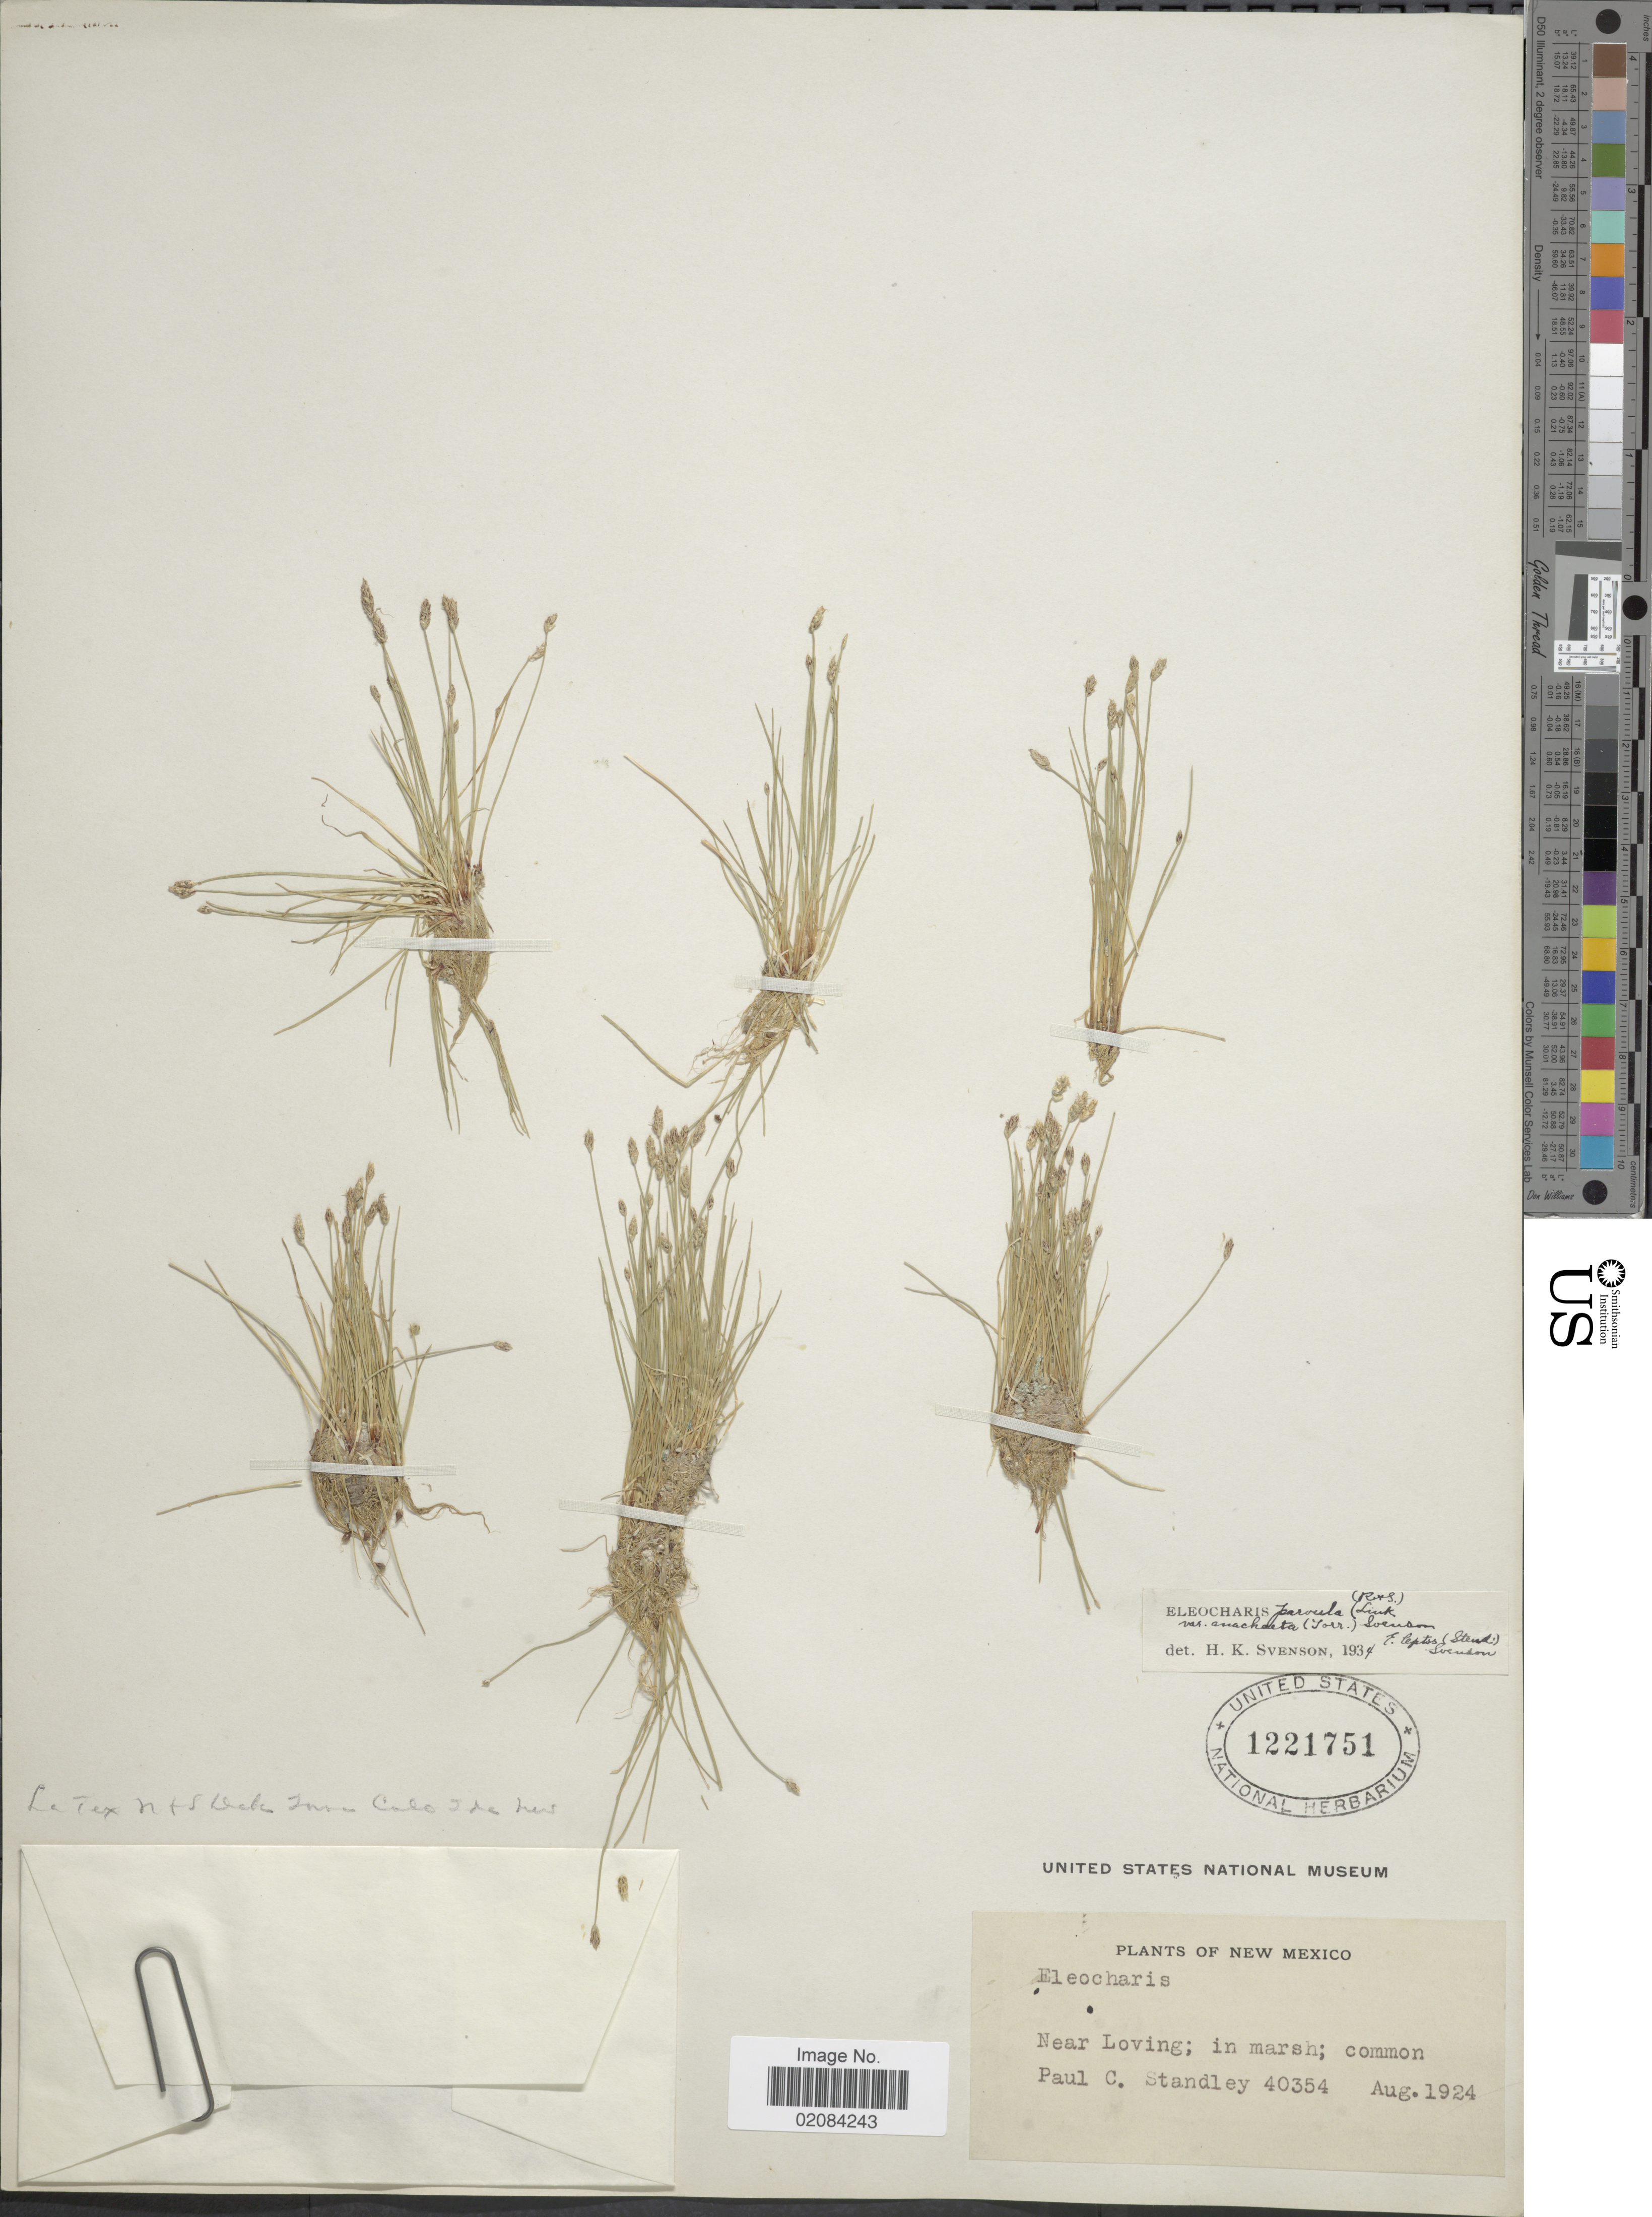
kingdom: Plantae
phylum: Tracheophyta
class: Liliopsida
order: Poales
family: Cyperaceae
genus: Eleocharis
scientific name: Eleocharis coloradoensis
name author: (Britton) Gilly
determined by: Strong, Mark T., (BOT), Smithsonian Institution - National Museum of Natural History (UNITED STATES)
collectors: P. C. Standley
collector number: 40354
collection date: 1924-08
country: United States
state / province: New Mexico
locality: New Mexico. Near Loving; in marsh.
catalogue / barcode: US 1221751